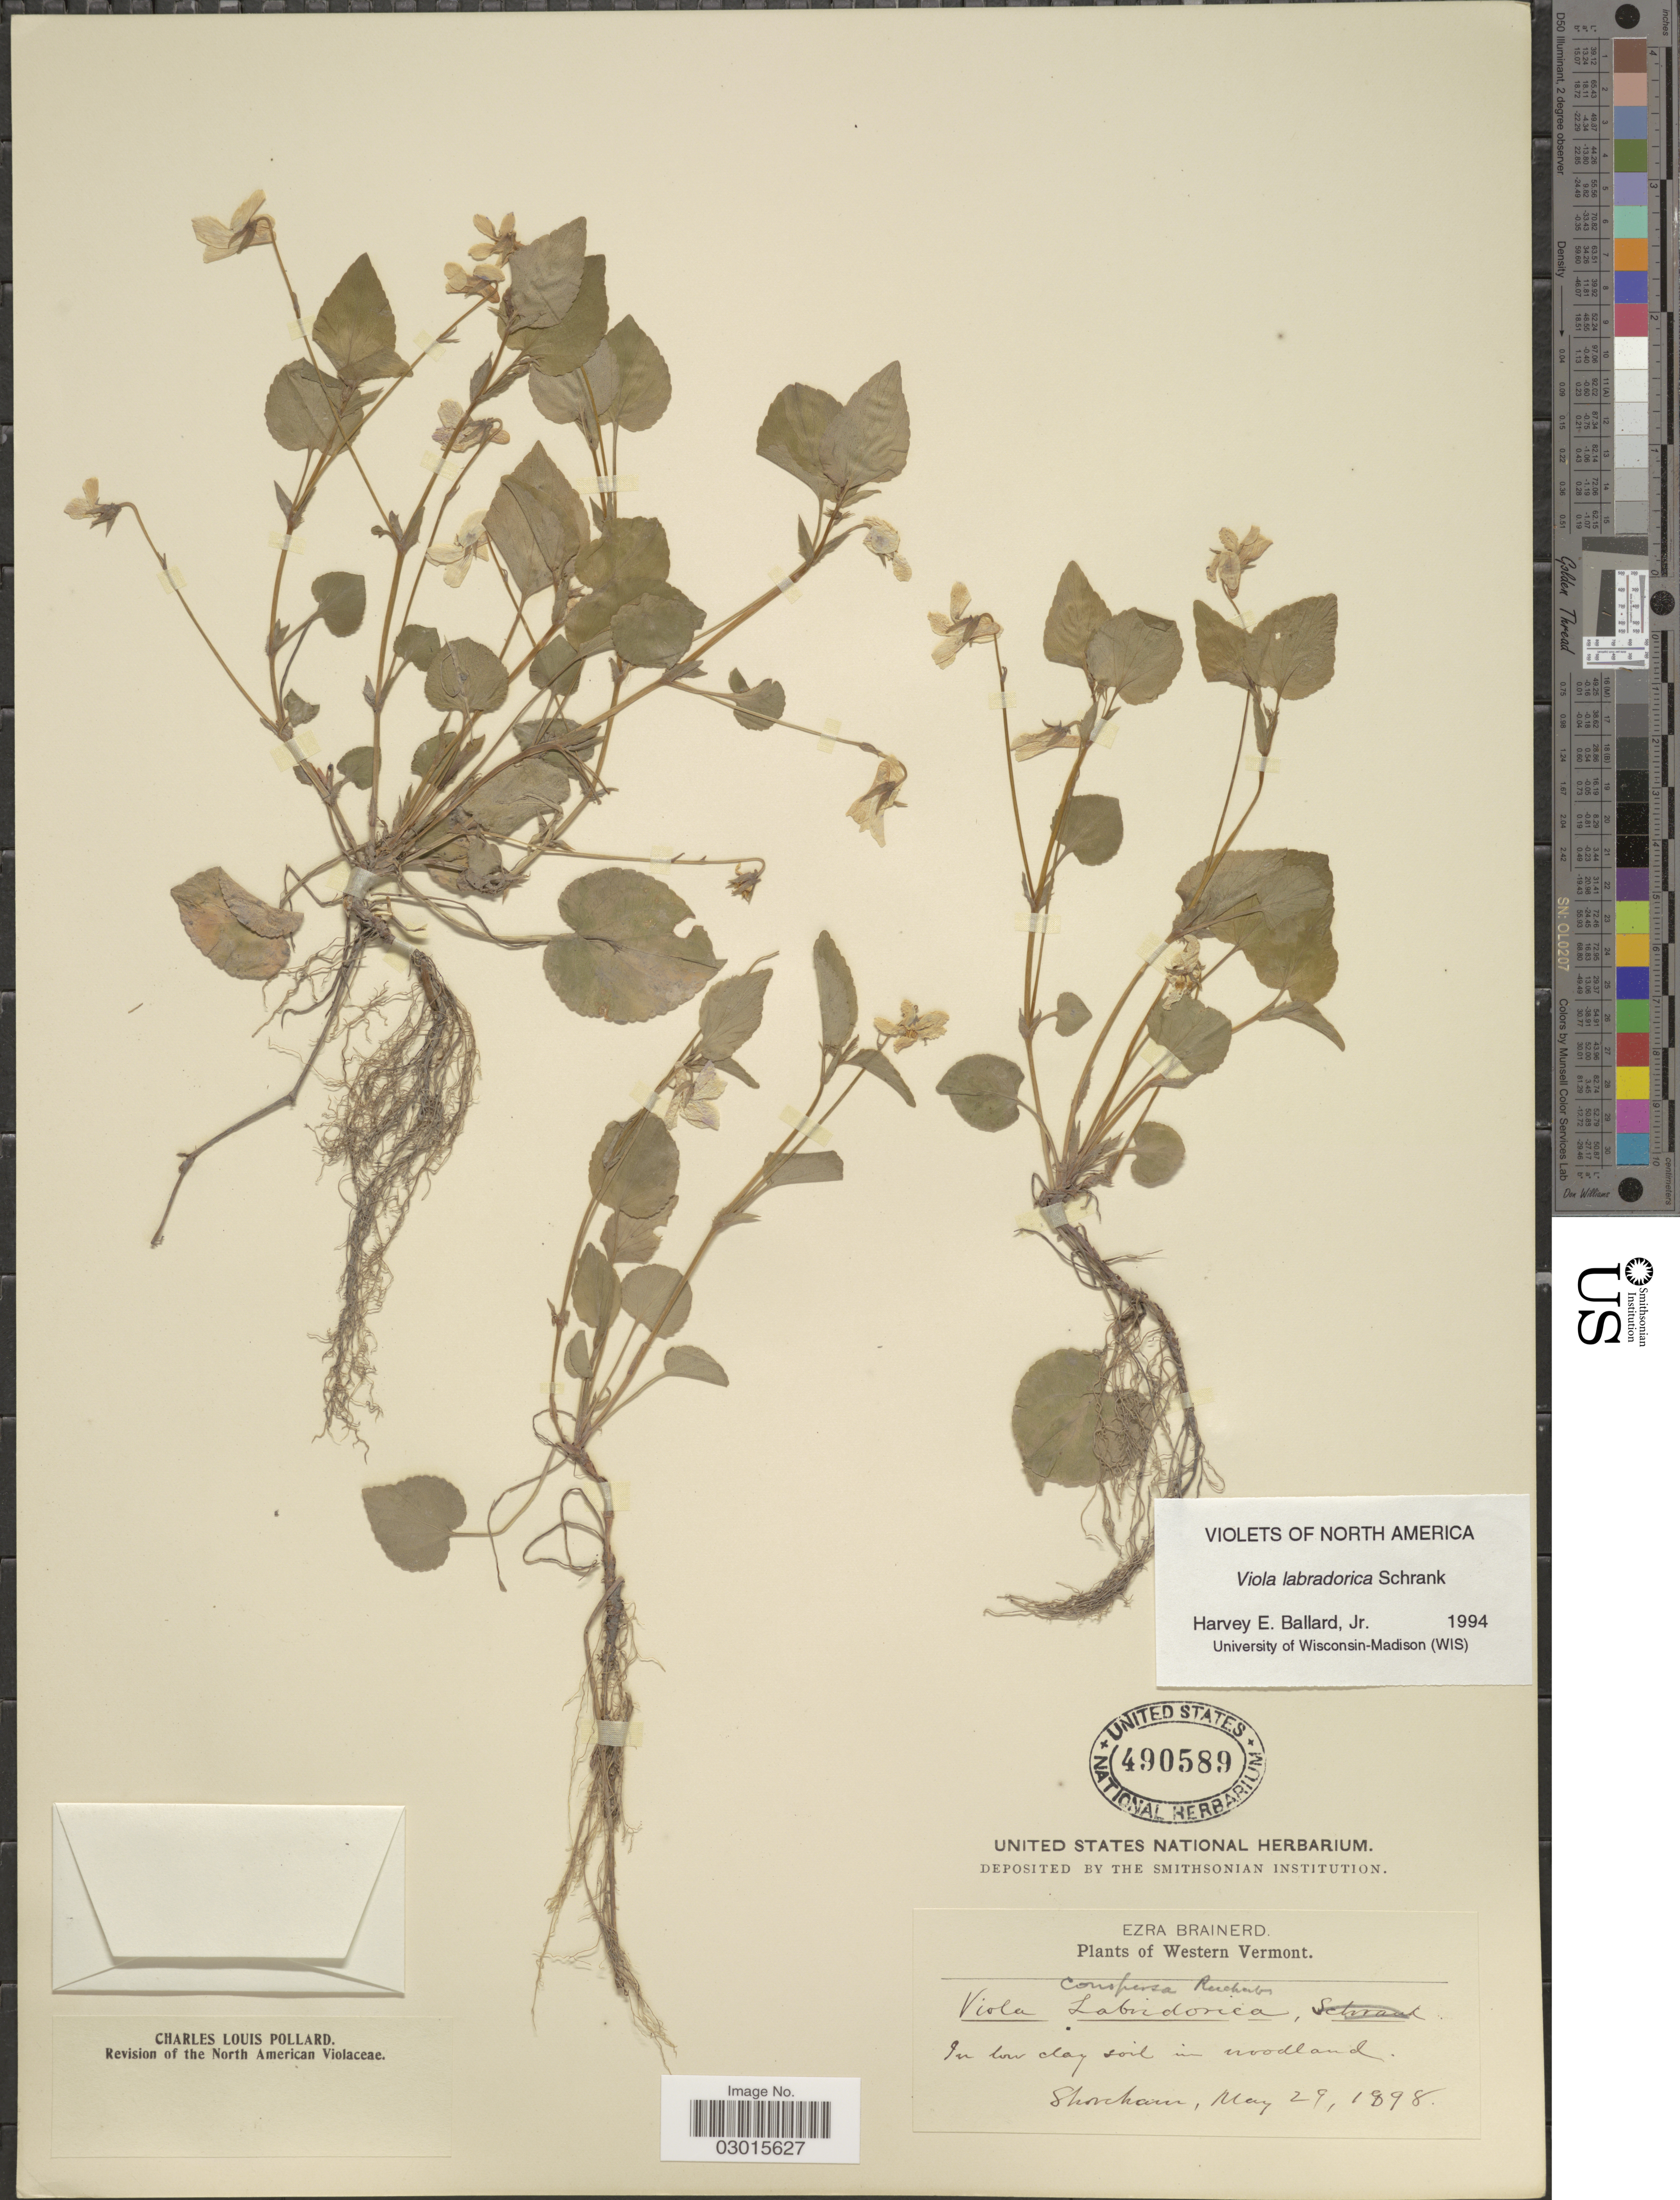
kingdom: Plantae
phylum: Tracheophyta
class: Magnoliopsida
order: Malpighiales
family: Violaceae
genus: Viola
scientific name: Viola labradorica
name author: Schrank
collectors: E. Brainerd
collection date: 1898-05-29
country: United States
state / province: Vermont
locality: Western Vermont. Shoreham.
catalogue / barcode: US 490589